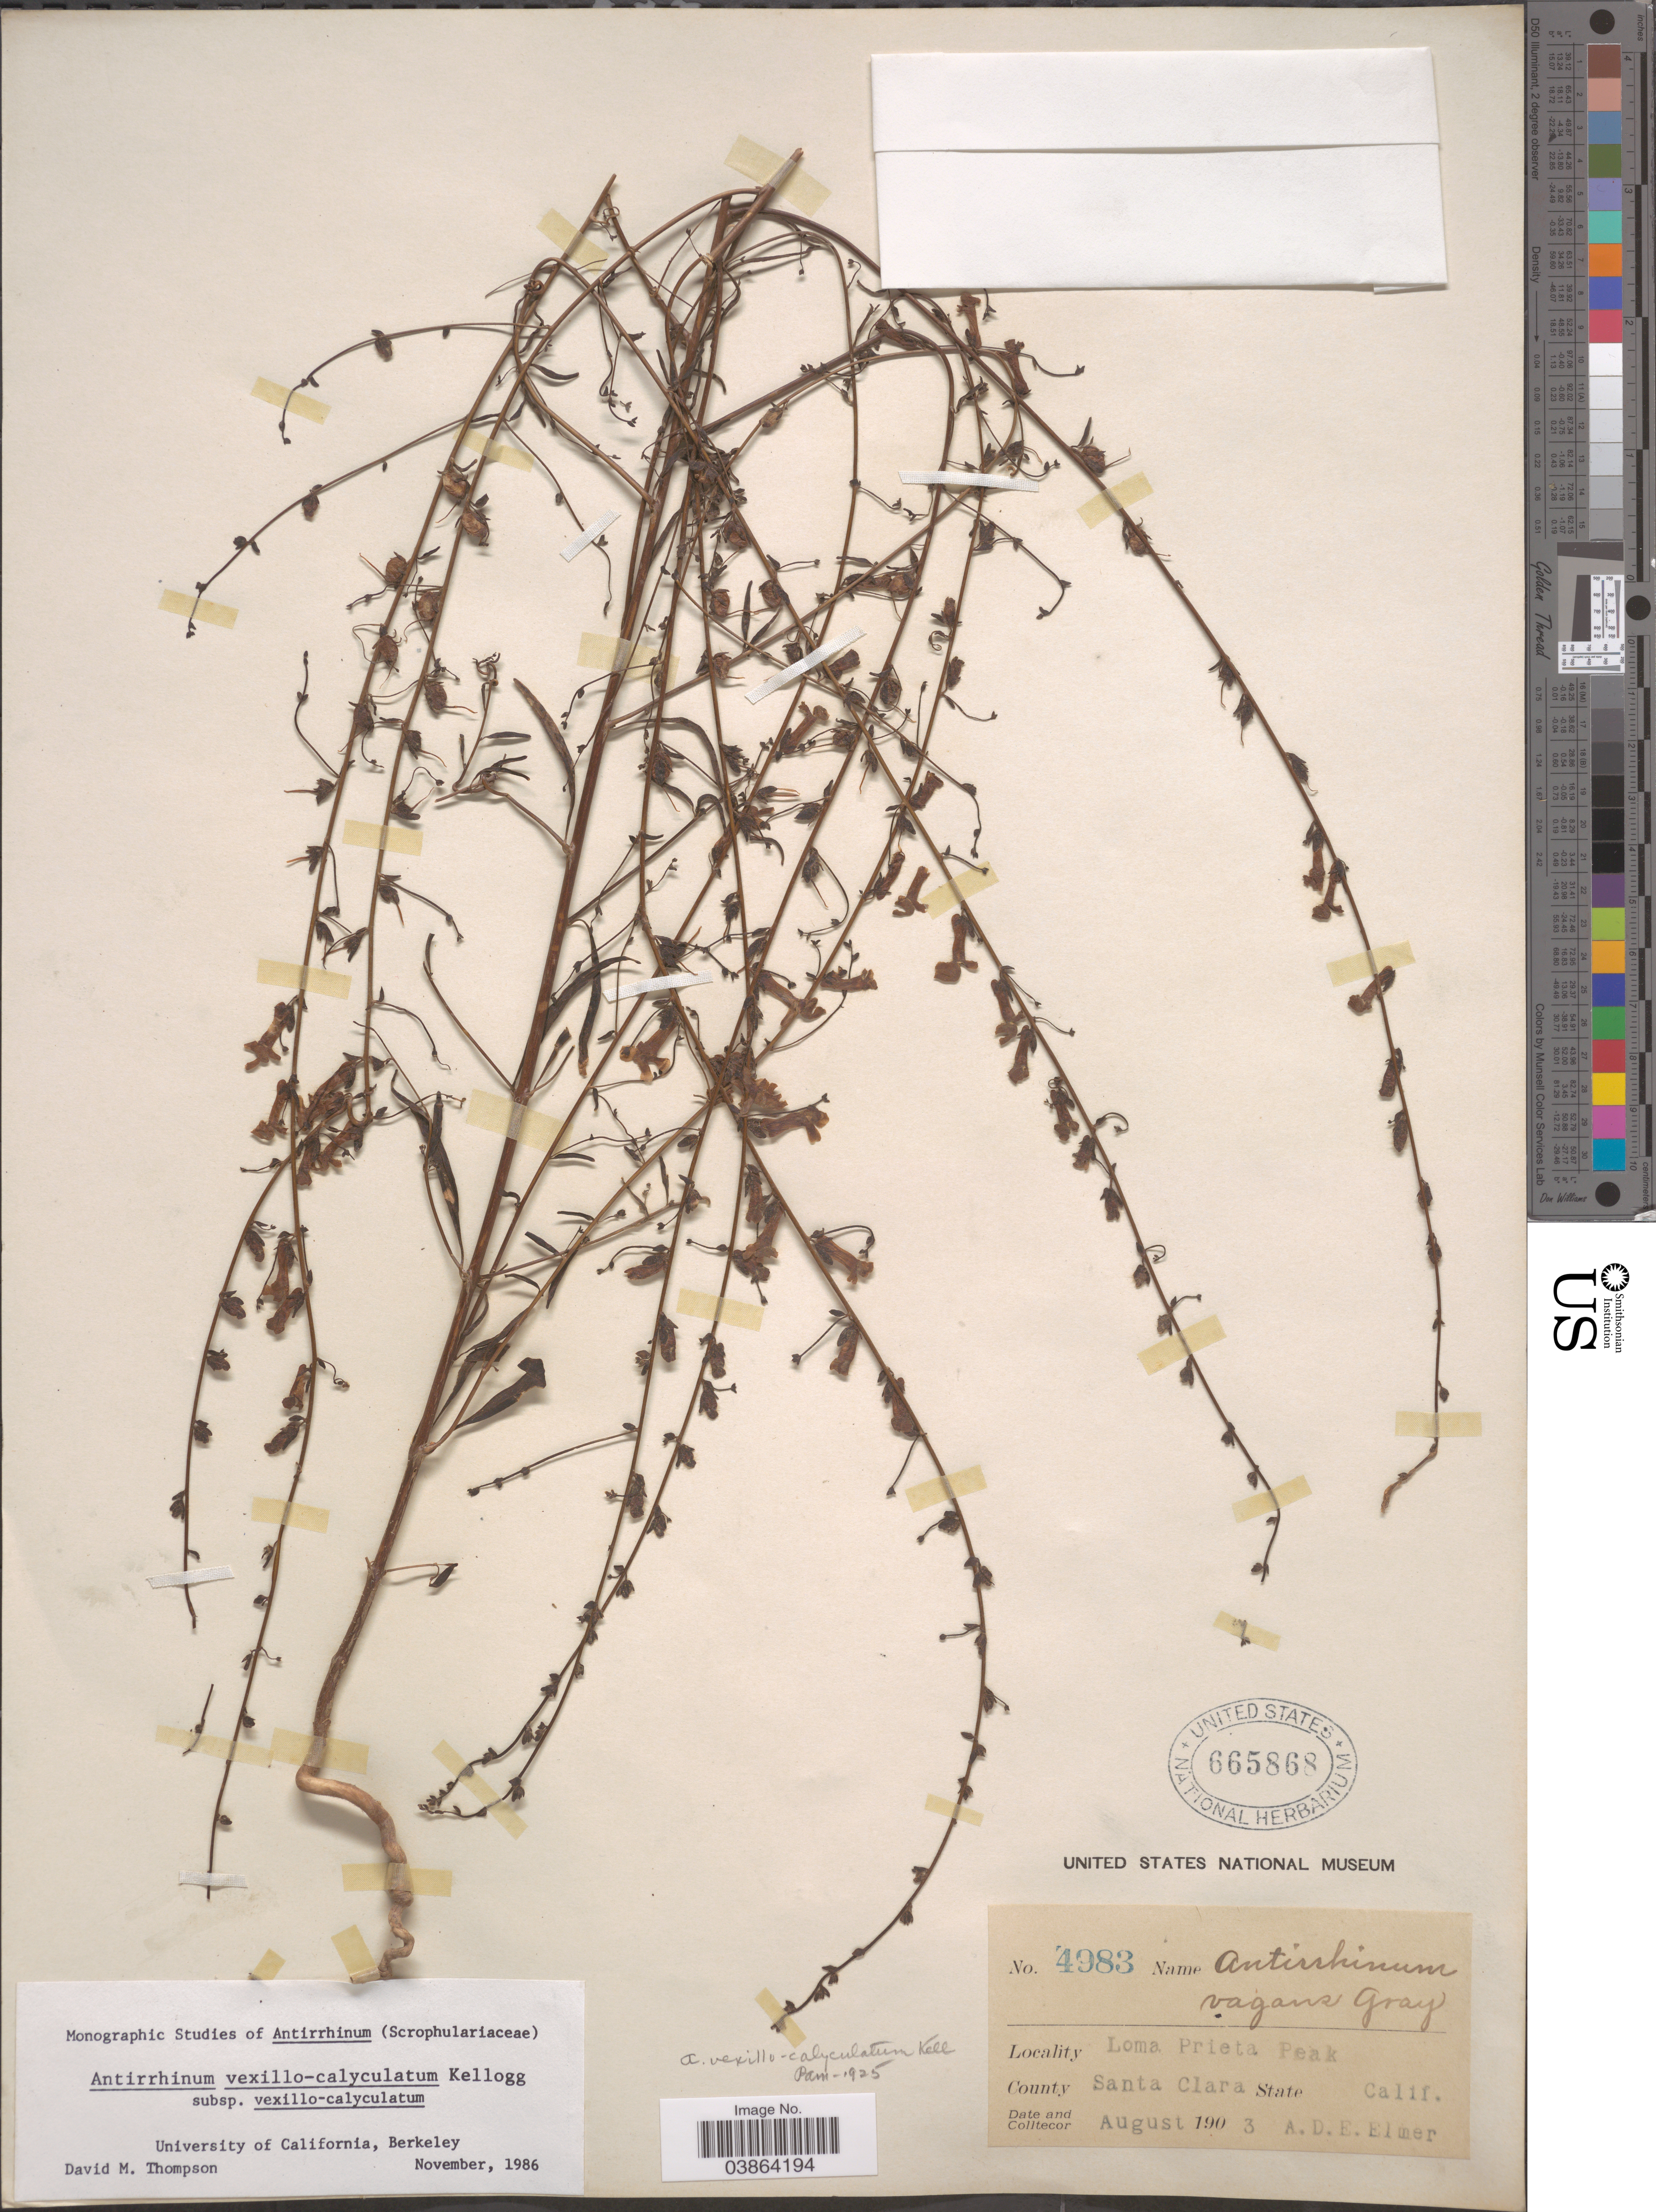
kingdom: Plantae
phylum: Tracheophyta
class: Magnoliopsida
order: Lamiales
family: Plantaginaceae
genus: Sairocarpus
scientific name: Sairocarpus vexillocalyculatus (Kellogg) D.A. Sutton subsp. vexillocalyculatus, ined. 2013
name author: (Kellogg) D.A. Sutton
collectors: A. D. E. Elmer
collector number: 4983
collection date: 1903-08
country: United States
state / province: California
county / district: Santa Clara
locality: Loma Prieta Peak. County Santa Clara.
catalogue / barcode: US 665868